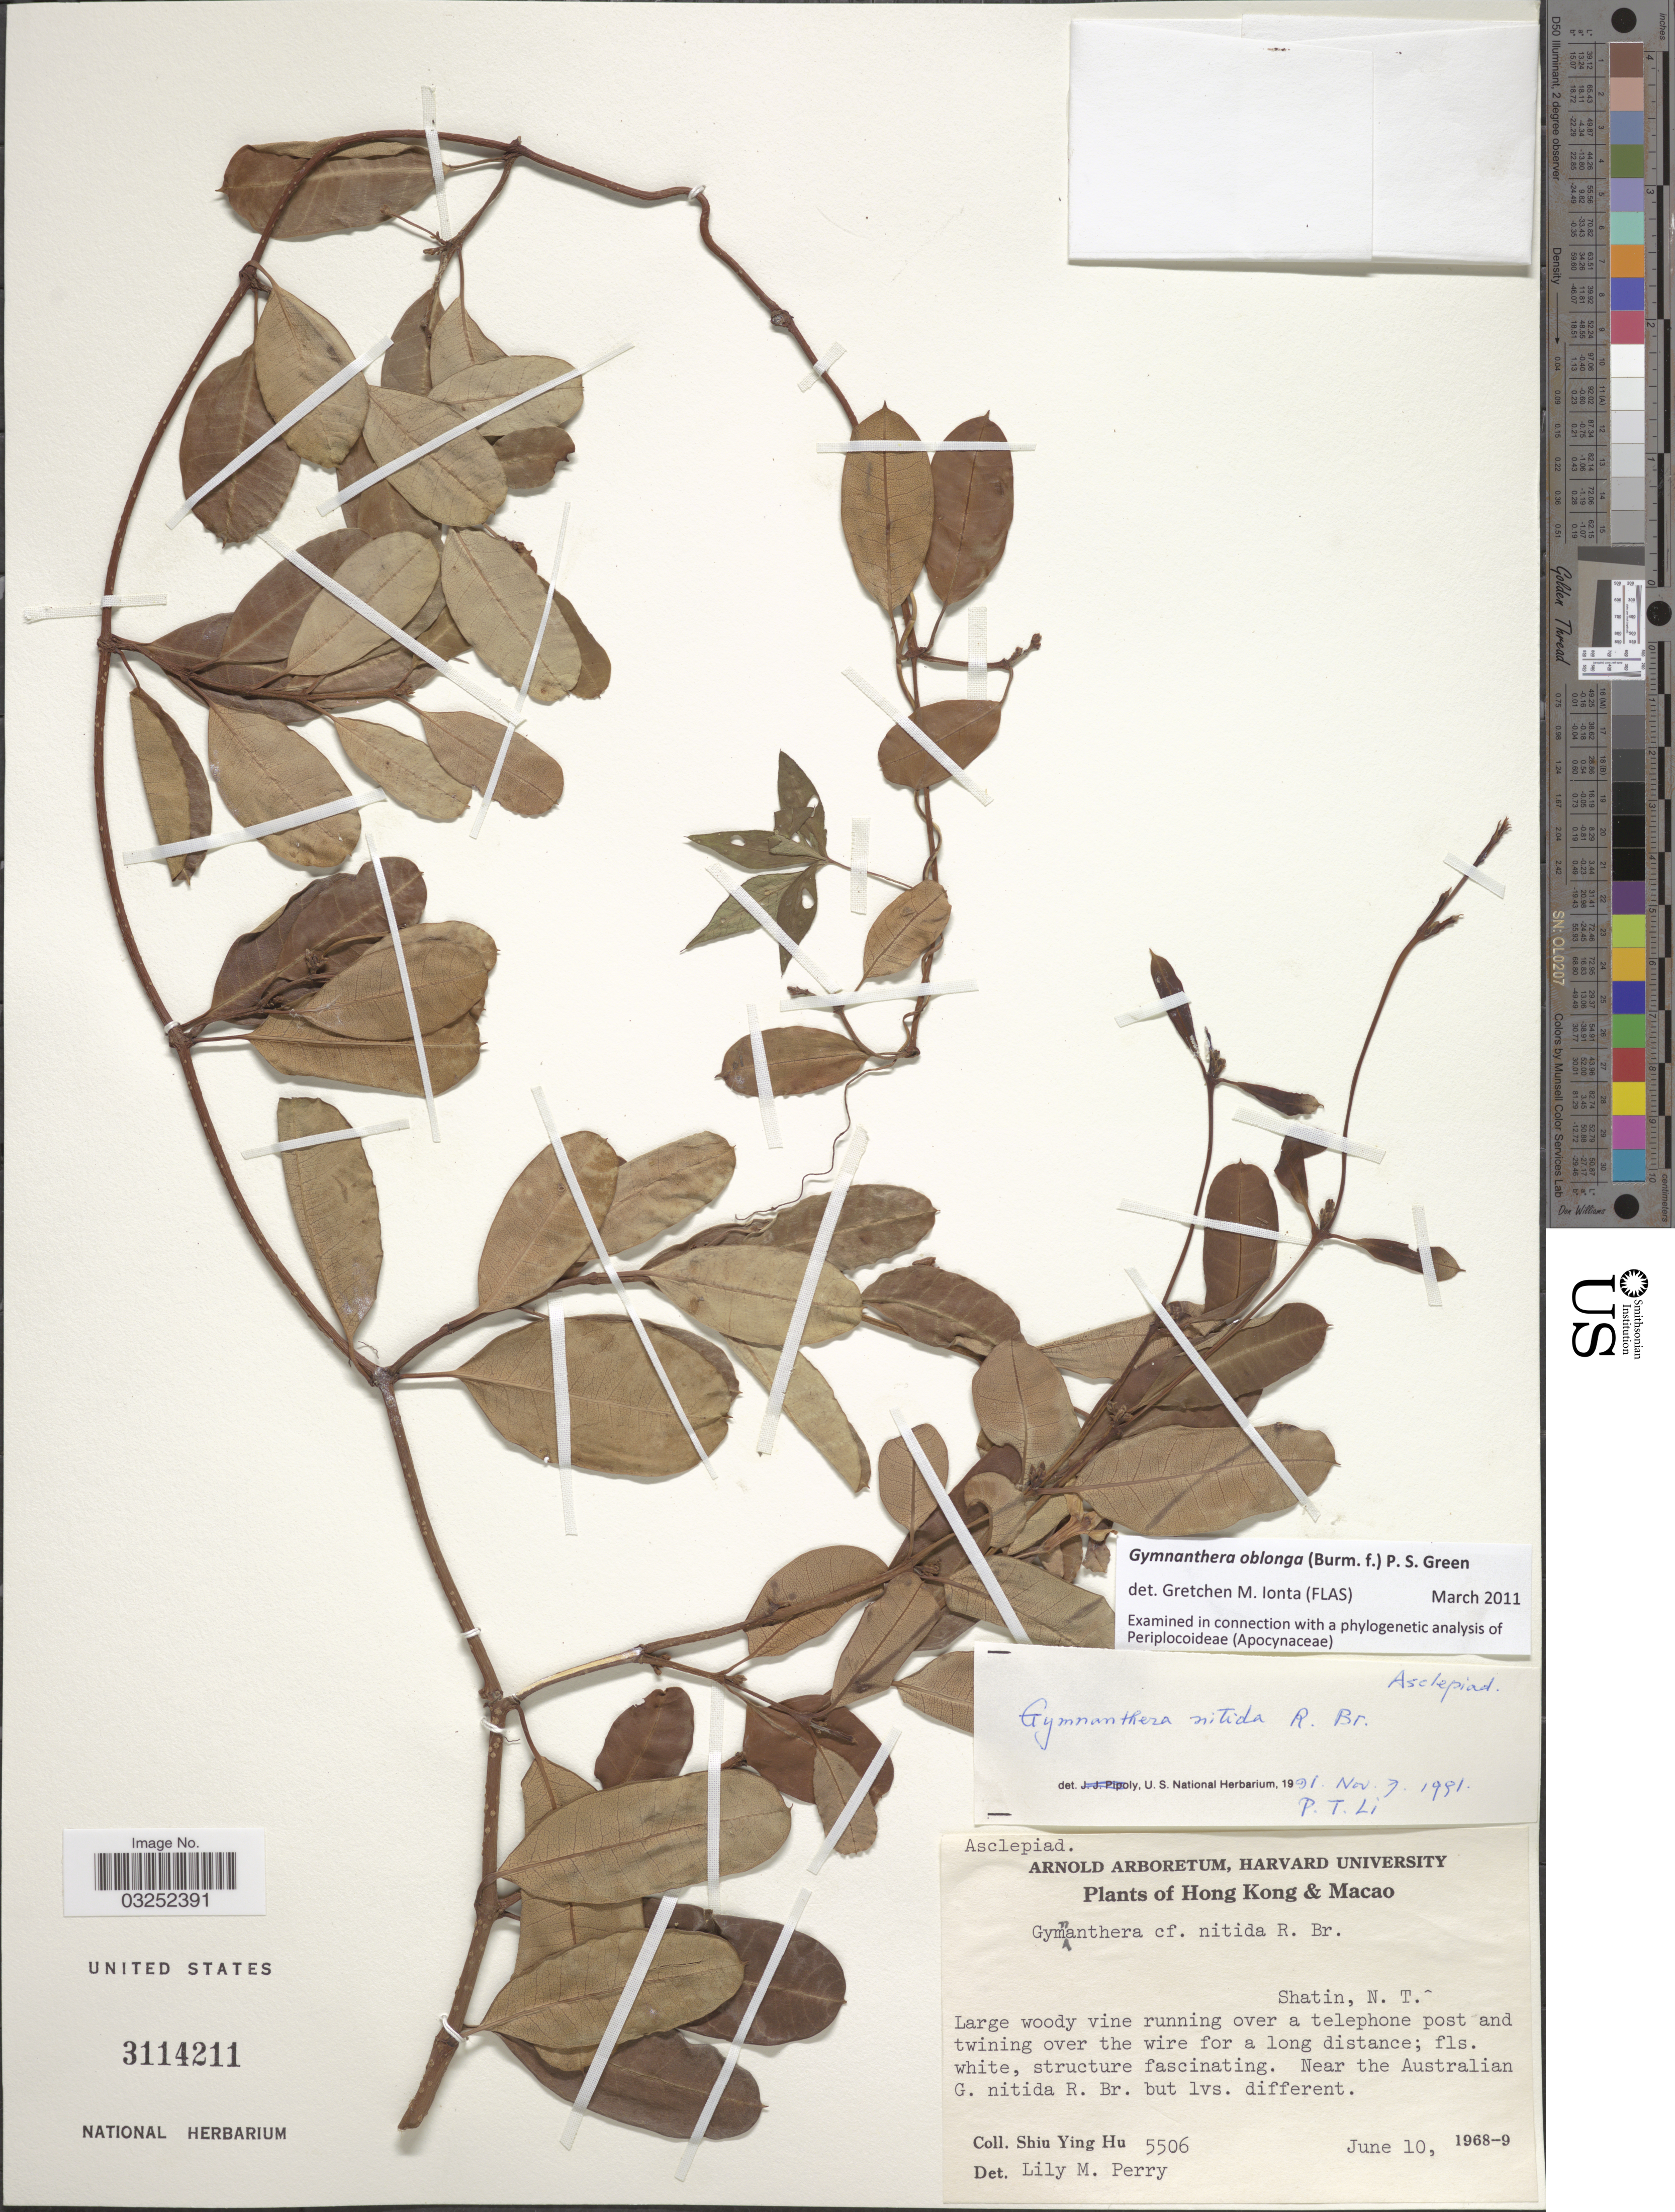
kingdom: Plantae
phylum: Tracheophyta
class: Magnoliopsida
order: Gentianales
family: Apocynaceae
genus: Gymnanthera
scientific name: Gymnanthera oblonga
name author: (Burm. f.) P.S. Green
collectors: S. Y. Hu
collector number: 5506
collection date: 1968-06-10/1969-06-10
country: China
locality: Hong Kong & Macao, Shatin, N.T., Near the Australian G. nitida R. Br. but lvs. different.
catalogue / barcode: US 3114211